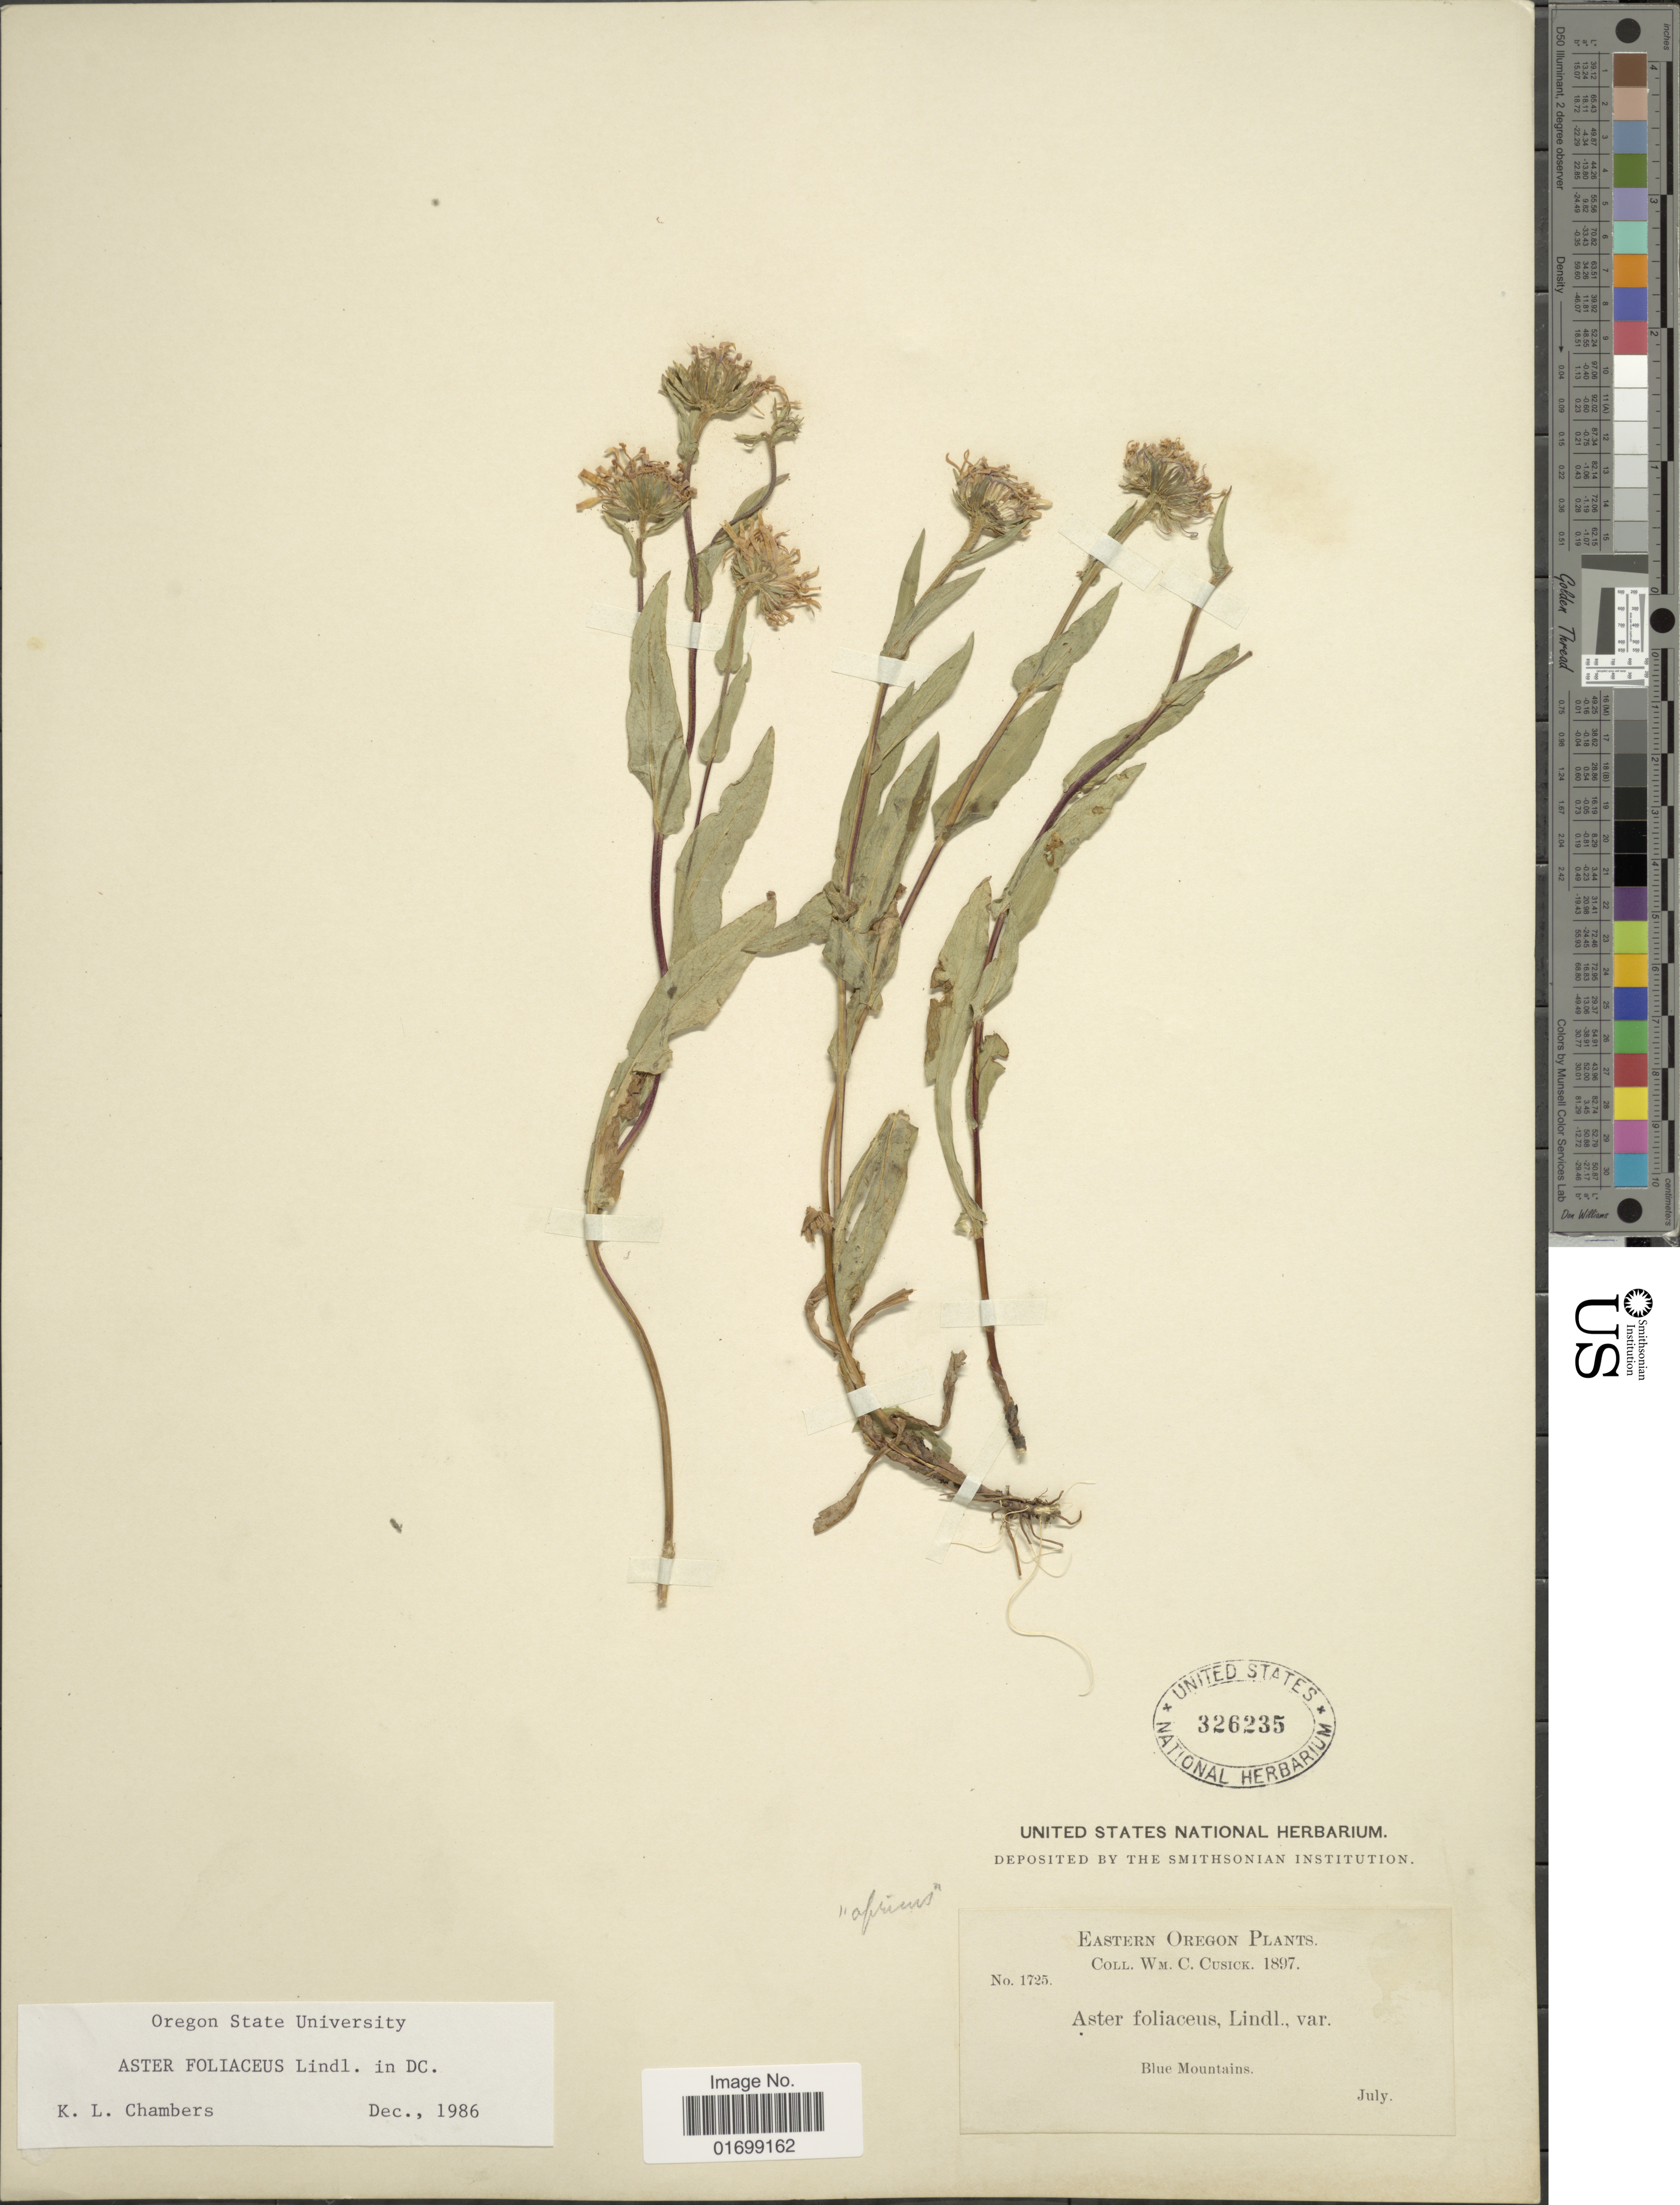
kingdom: Plantae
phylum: Tracheophyta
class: Magnoliopsida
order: Asterales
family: Asteraceae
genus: Symphyotrichum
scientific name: Symphyotrichum foliaceum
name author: (Lindl. ex DC.) G.L. Nesom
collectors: W. C. Cusick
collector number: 1725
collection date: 1897-07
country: United States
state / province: Oregon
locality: Eastern Oregon, Blue Mountains.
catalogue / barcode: US 326235